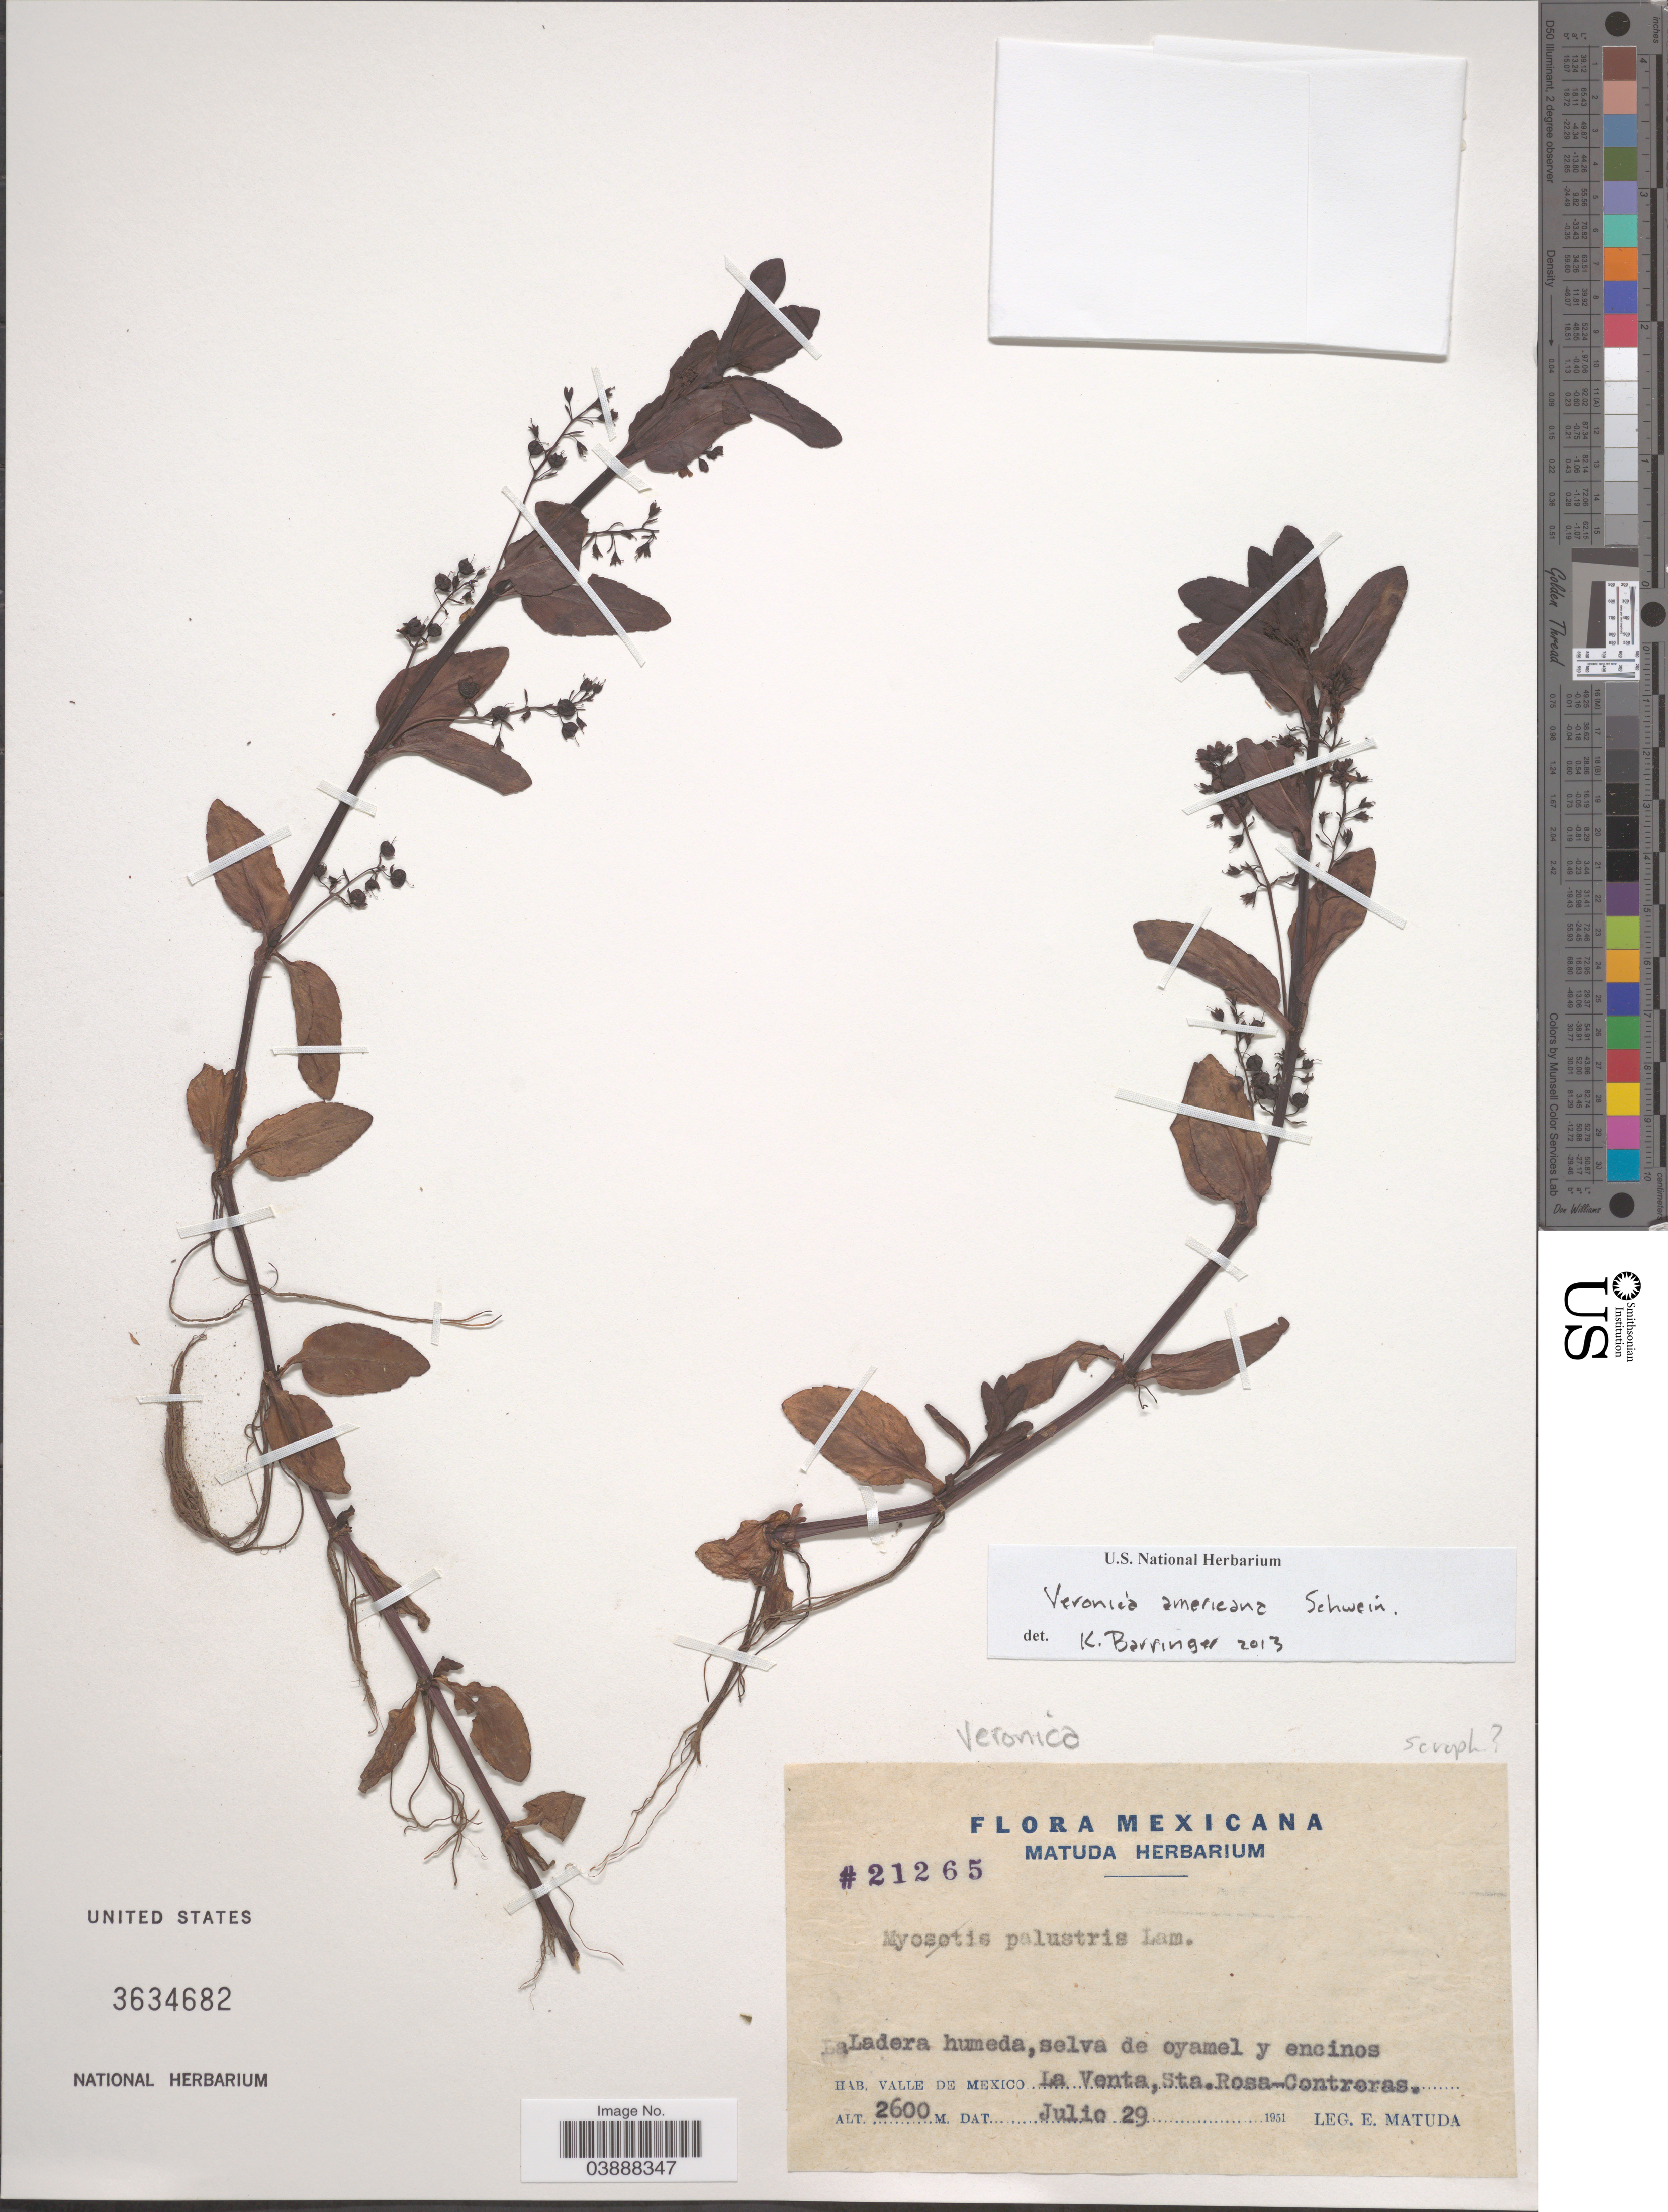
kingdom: Plantae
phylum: Tracheophyta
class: Magnoliopsida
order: Lamiales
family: Plantaginaceae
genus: Veronica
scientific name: Veronica americana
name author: Schwein. ex Benth.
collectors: E. Matuda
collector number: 21265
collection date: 1951-07-29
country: Mexico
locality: Valle de Mexico. La Venta, Sta. Rosa-Contreras.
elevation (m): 2600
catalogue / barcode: US 3634682